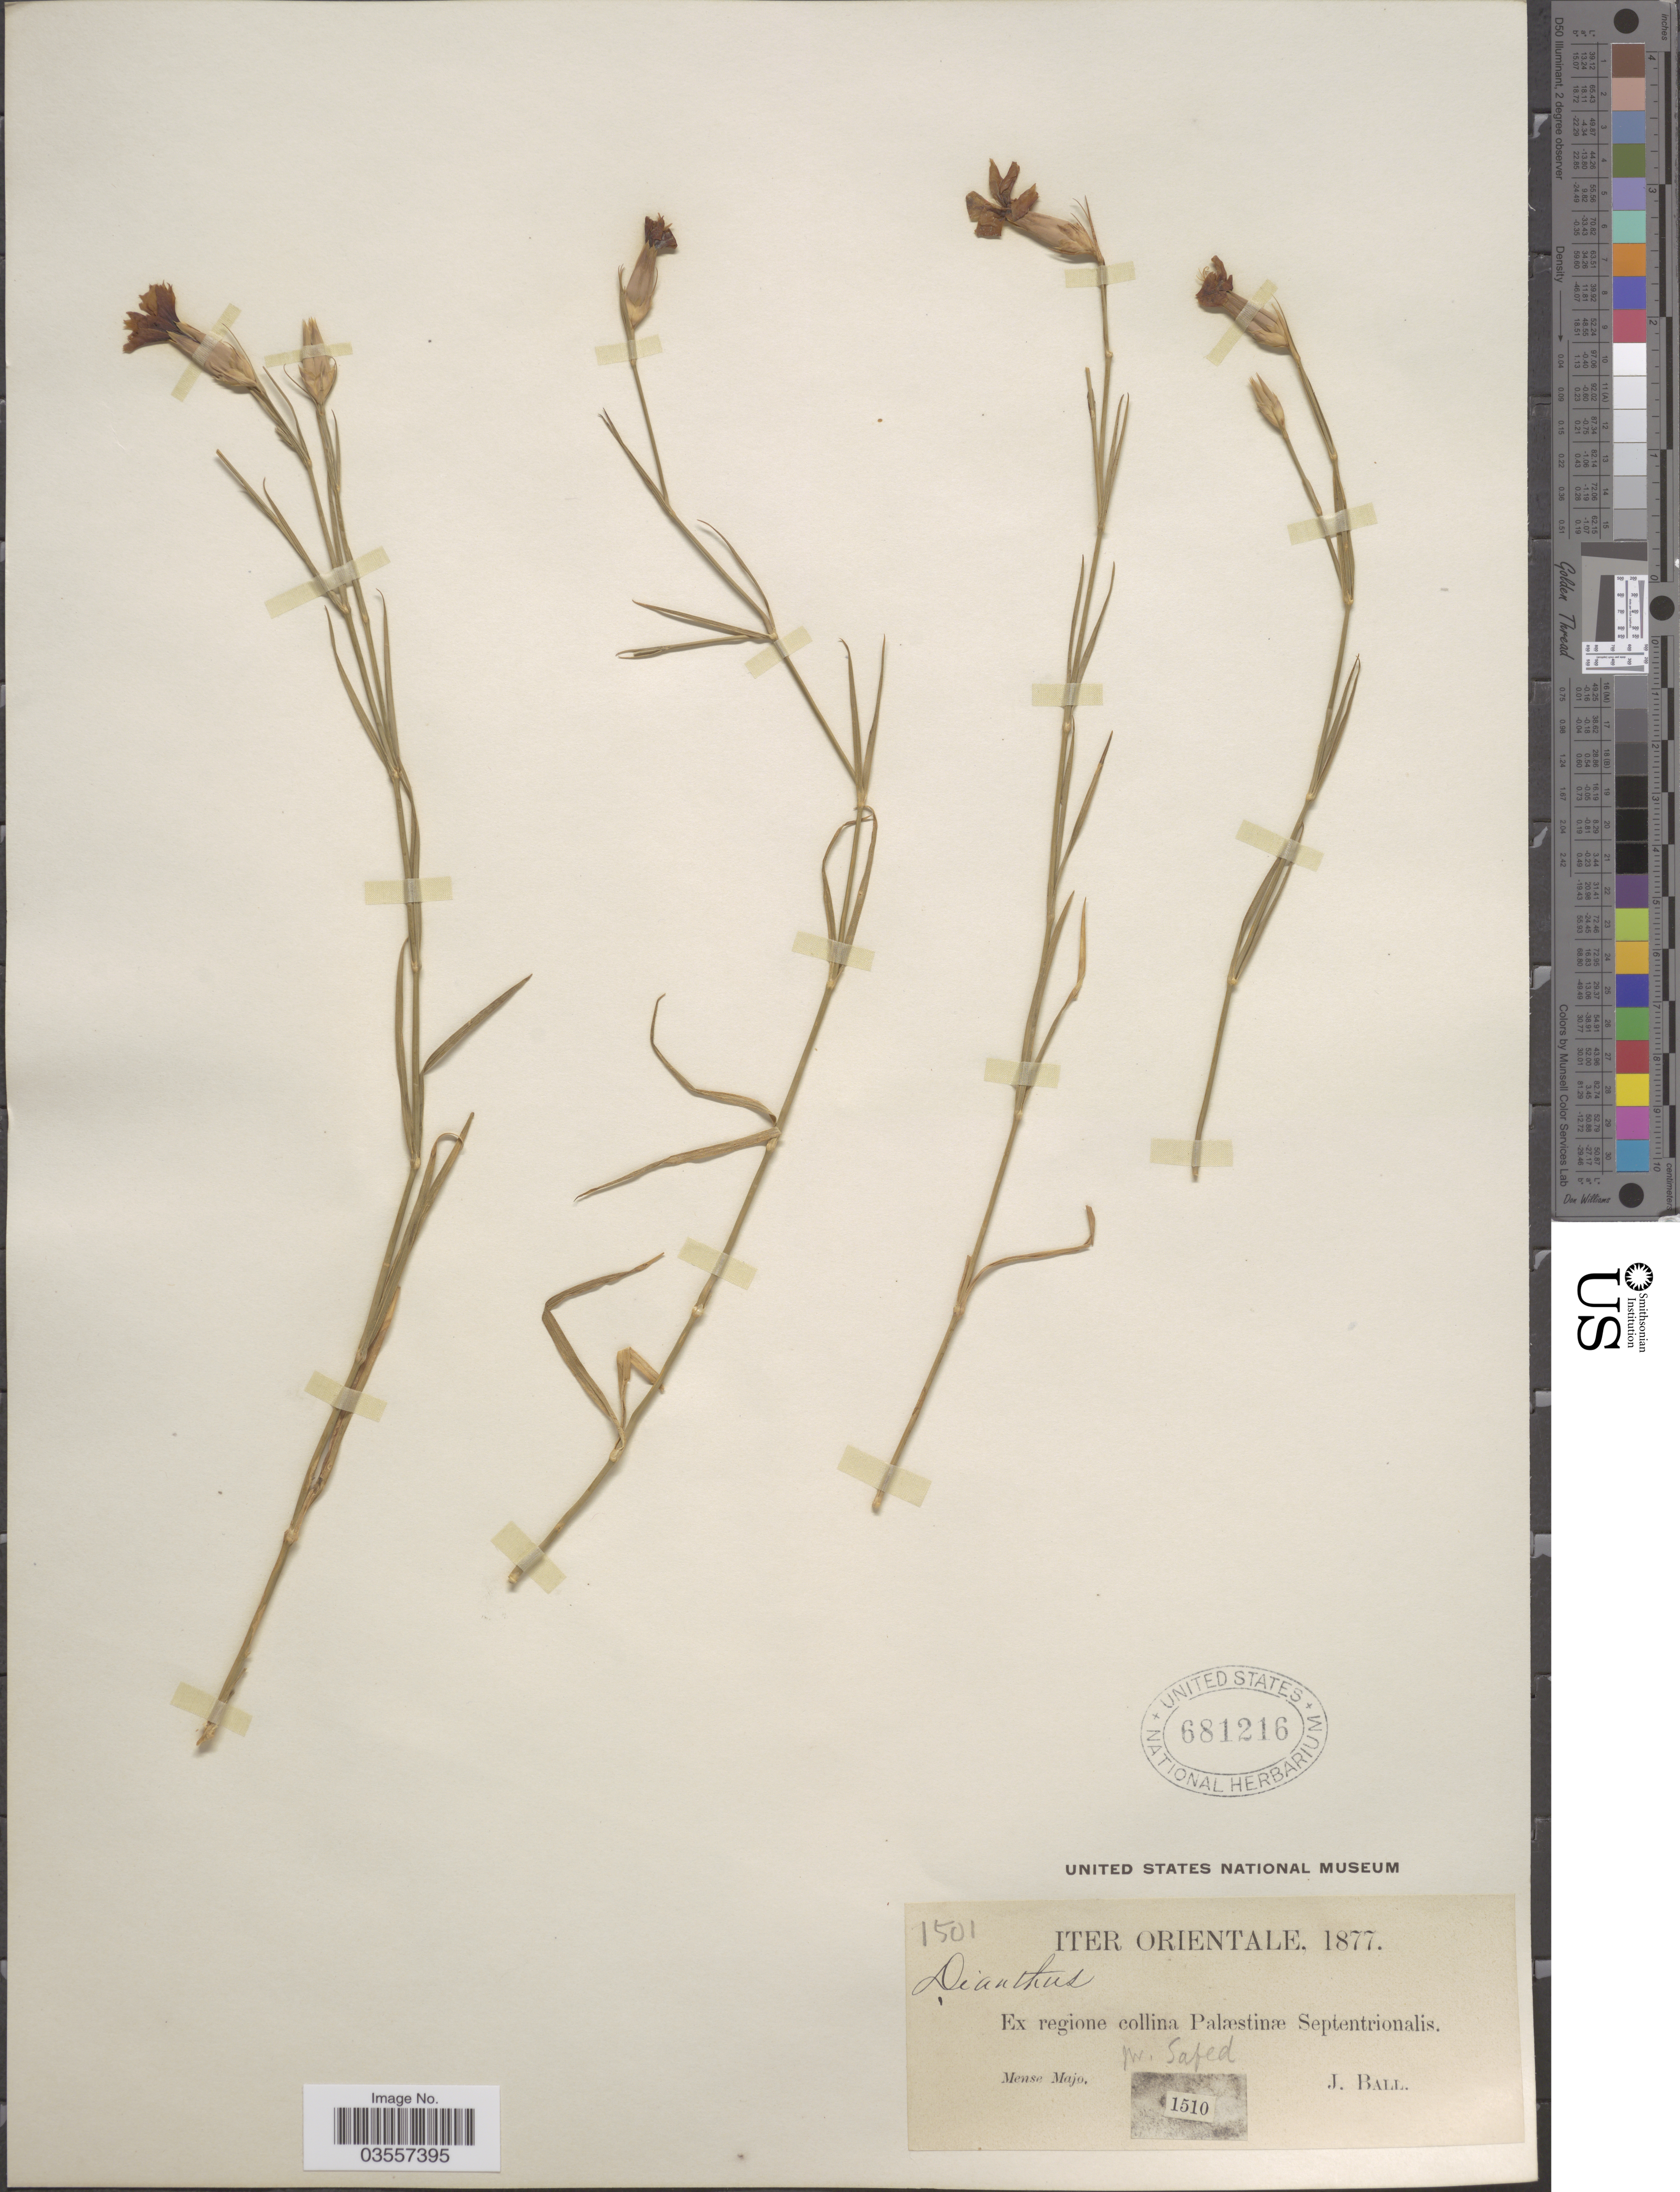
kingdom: Plantae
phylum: Tracheophyta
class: Magnoliopsida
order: Caryophyllales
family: Caryophyllaceae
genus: Dianthus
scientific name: Dianthus sp.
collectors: J. Ball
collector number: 1501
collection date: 1877-05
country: Israel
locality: Iter Orientale. Ex regione collina Palæstinæ Septentrionalis. NW. Safed.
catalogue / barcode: US 681216